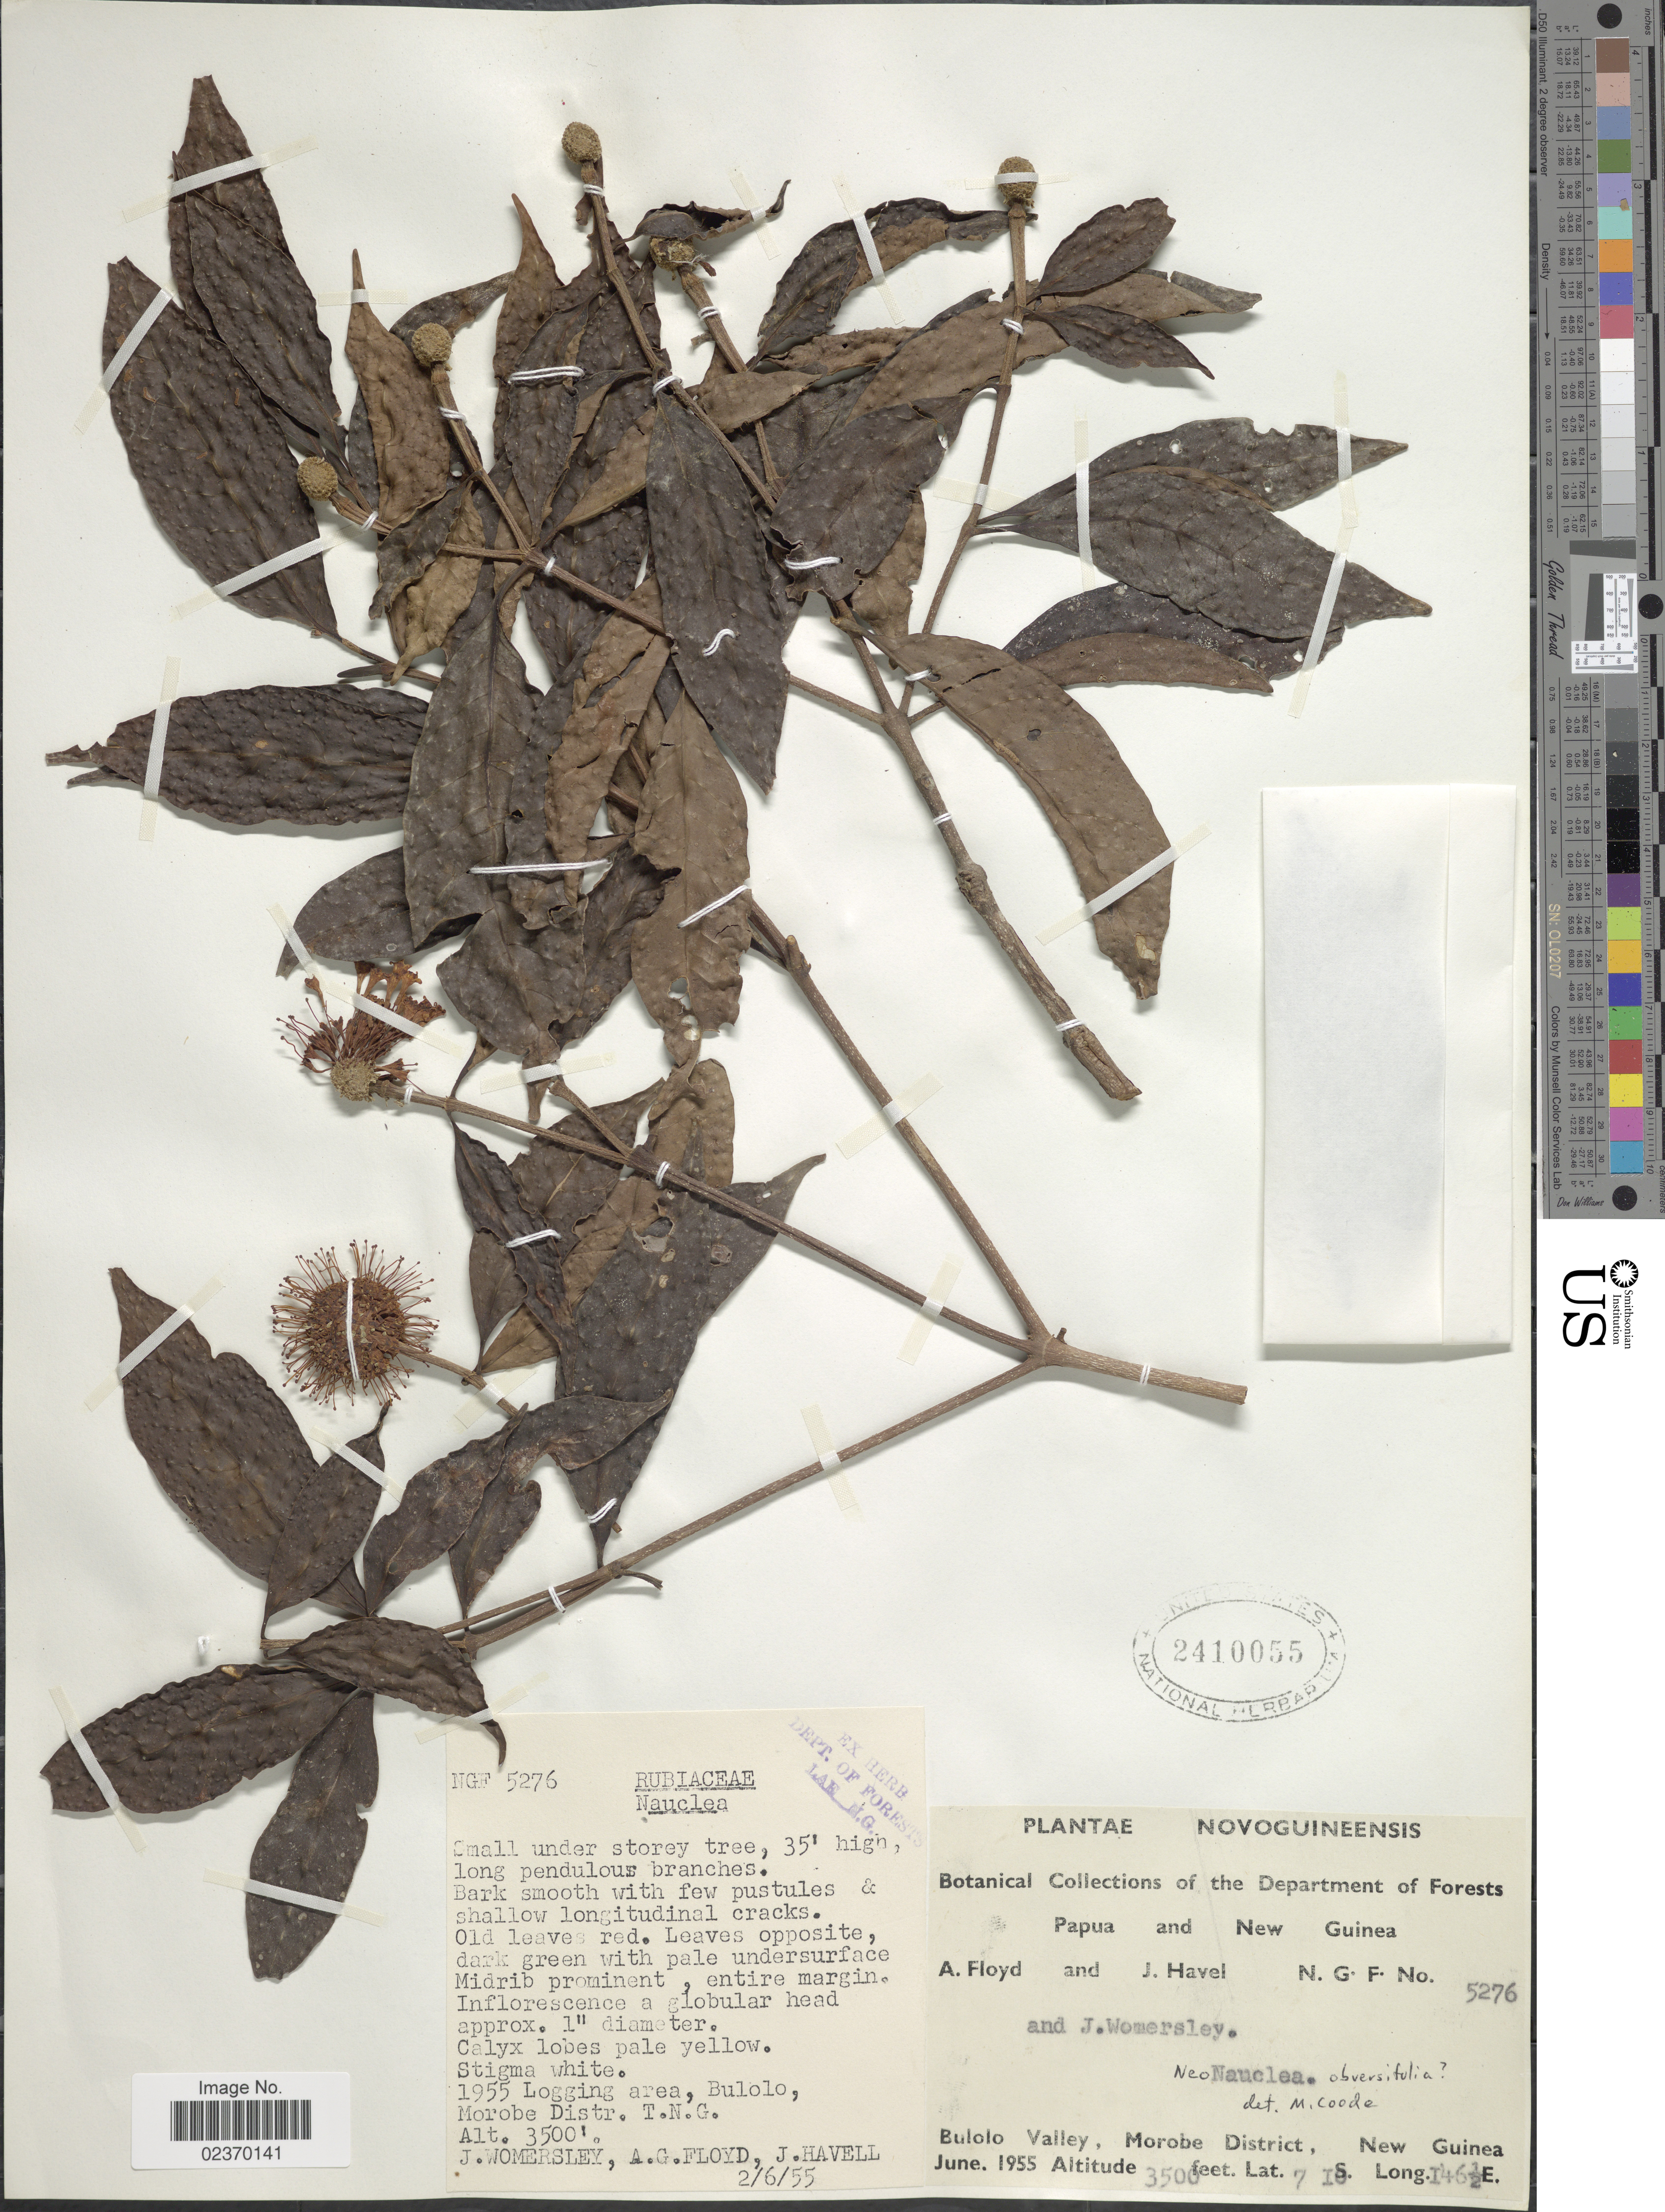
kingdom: Plantae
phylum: Tracheophyta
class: Magnoliopsida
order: Gentianales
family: Rubiaceae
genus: Neonauclea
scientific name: Neonauclea obversifolia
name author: (Valeton) Merr. & L.M. Perry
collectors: A. Floyd & J. Havel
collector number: N.G.F. 5276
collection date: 1955-06-02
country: Papua New Guinea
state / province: Morobe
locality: Bulolo Valley, Morobe District, New Guinea, Logging area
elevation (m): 1067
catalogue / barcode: US 2410055